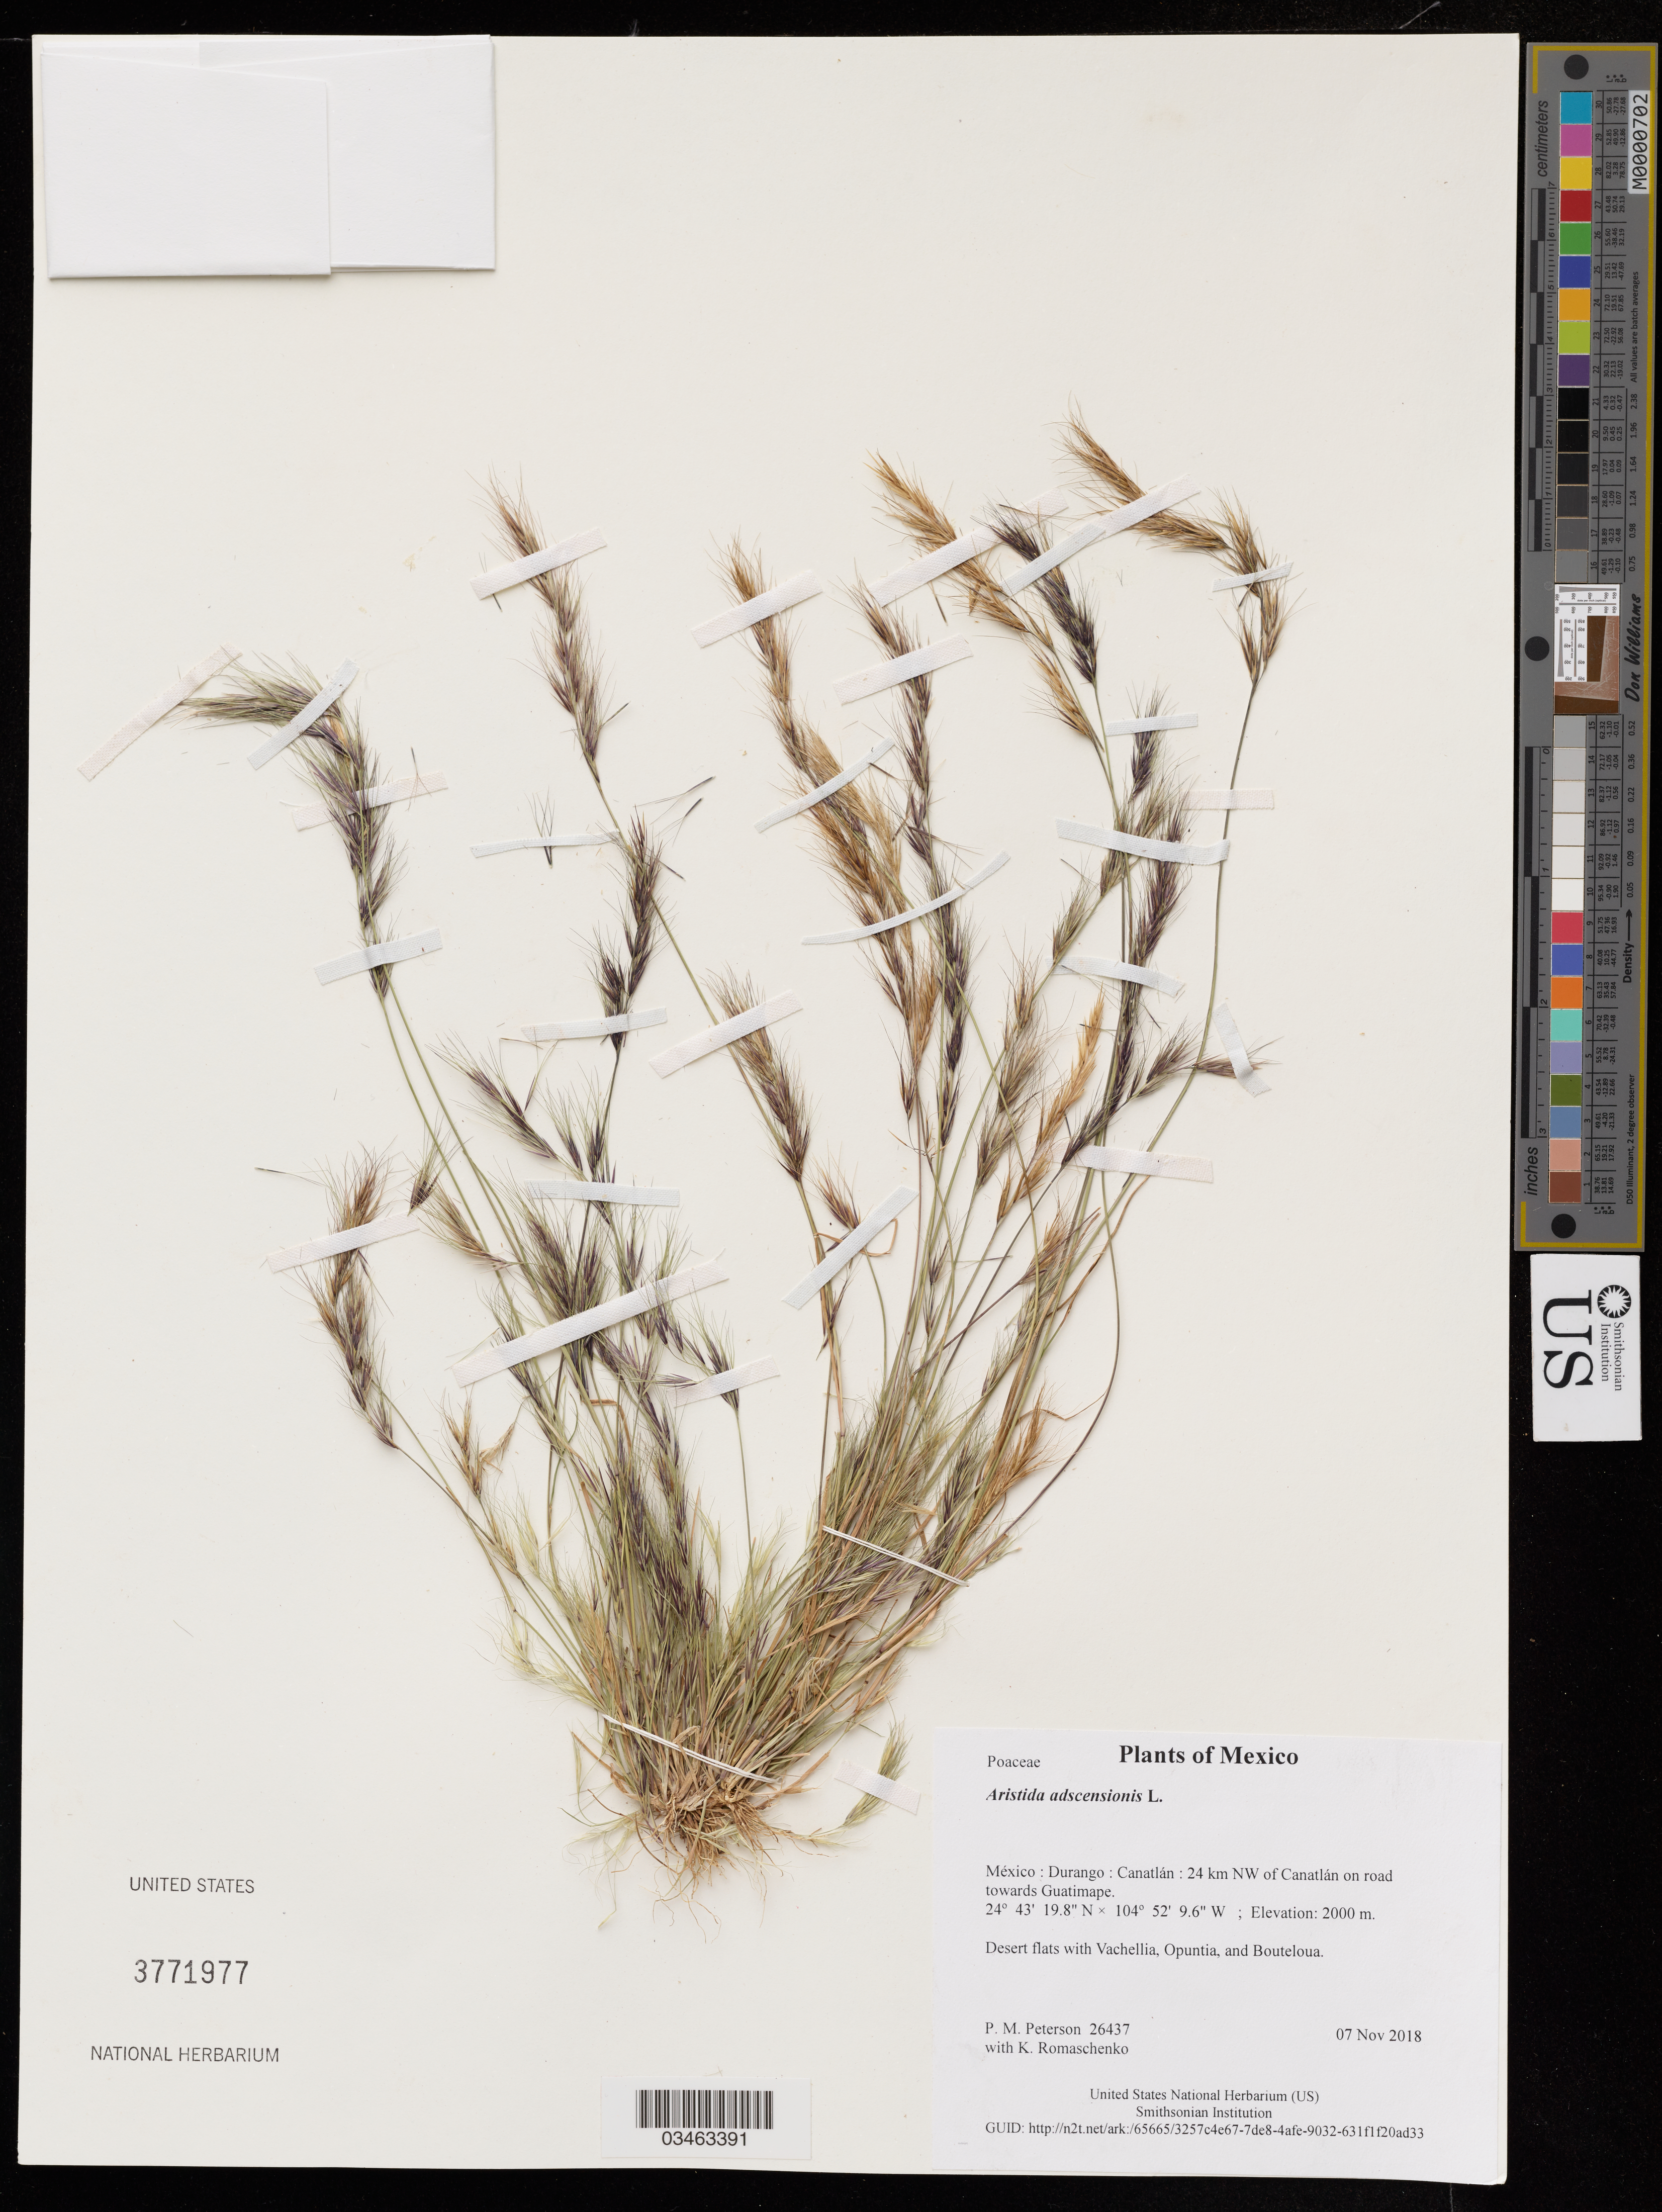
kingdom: Plantae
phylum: Tracheophyta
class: Liliopsida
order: Poales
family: Poaceae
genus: Aristida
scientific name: Aristida adscensionis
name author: L.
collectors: P. M. Peterson & K. Romaschenko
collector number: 26437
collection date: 2018-11-07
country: México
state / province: Durango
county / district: Canatlán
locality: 24 km NW of Canatlán on road towards Guatimape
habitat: Desert flats with Vachellia, Opuntia, and Bouteloua.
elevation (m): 2000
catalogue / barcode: US 3771977